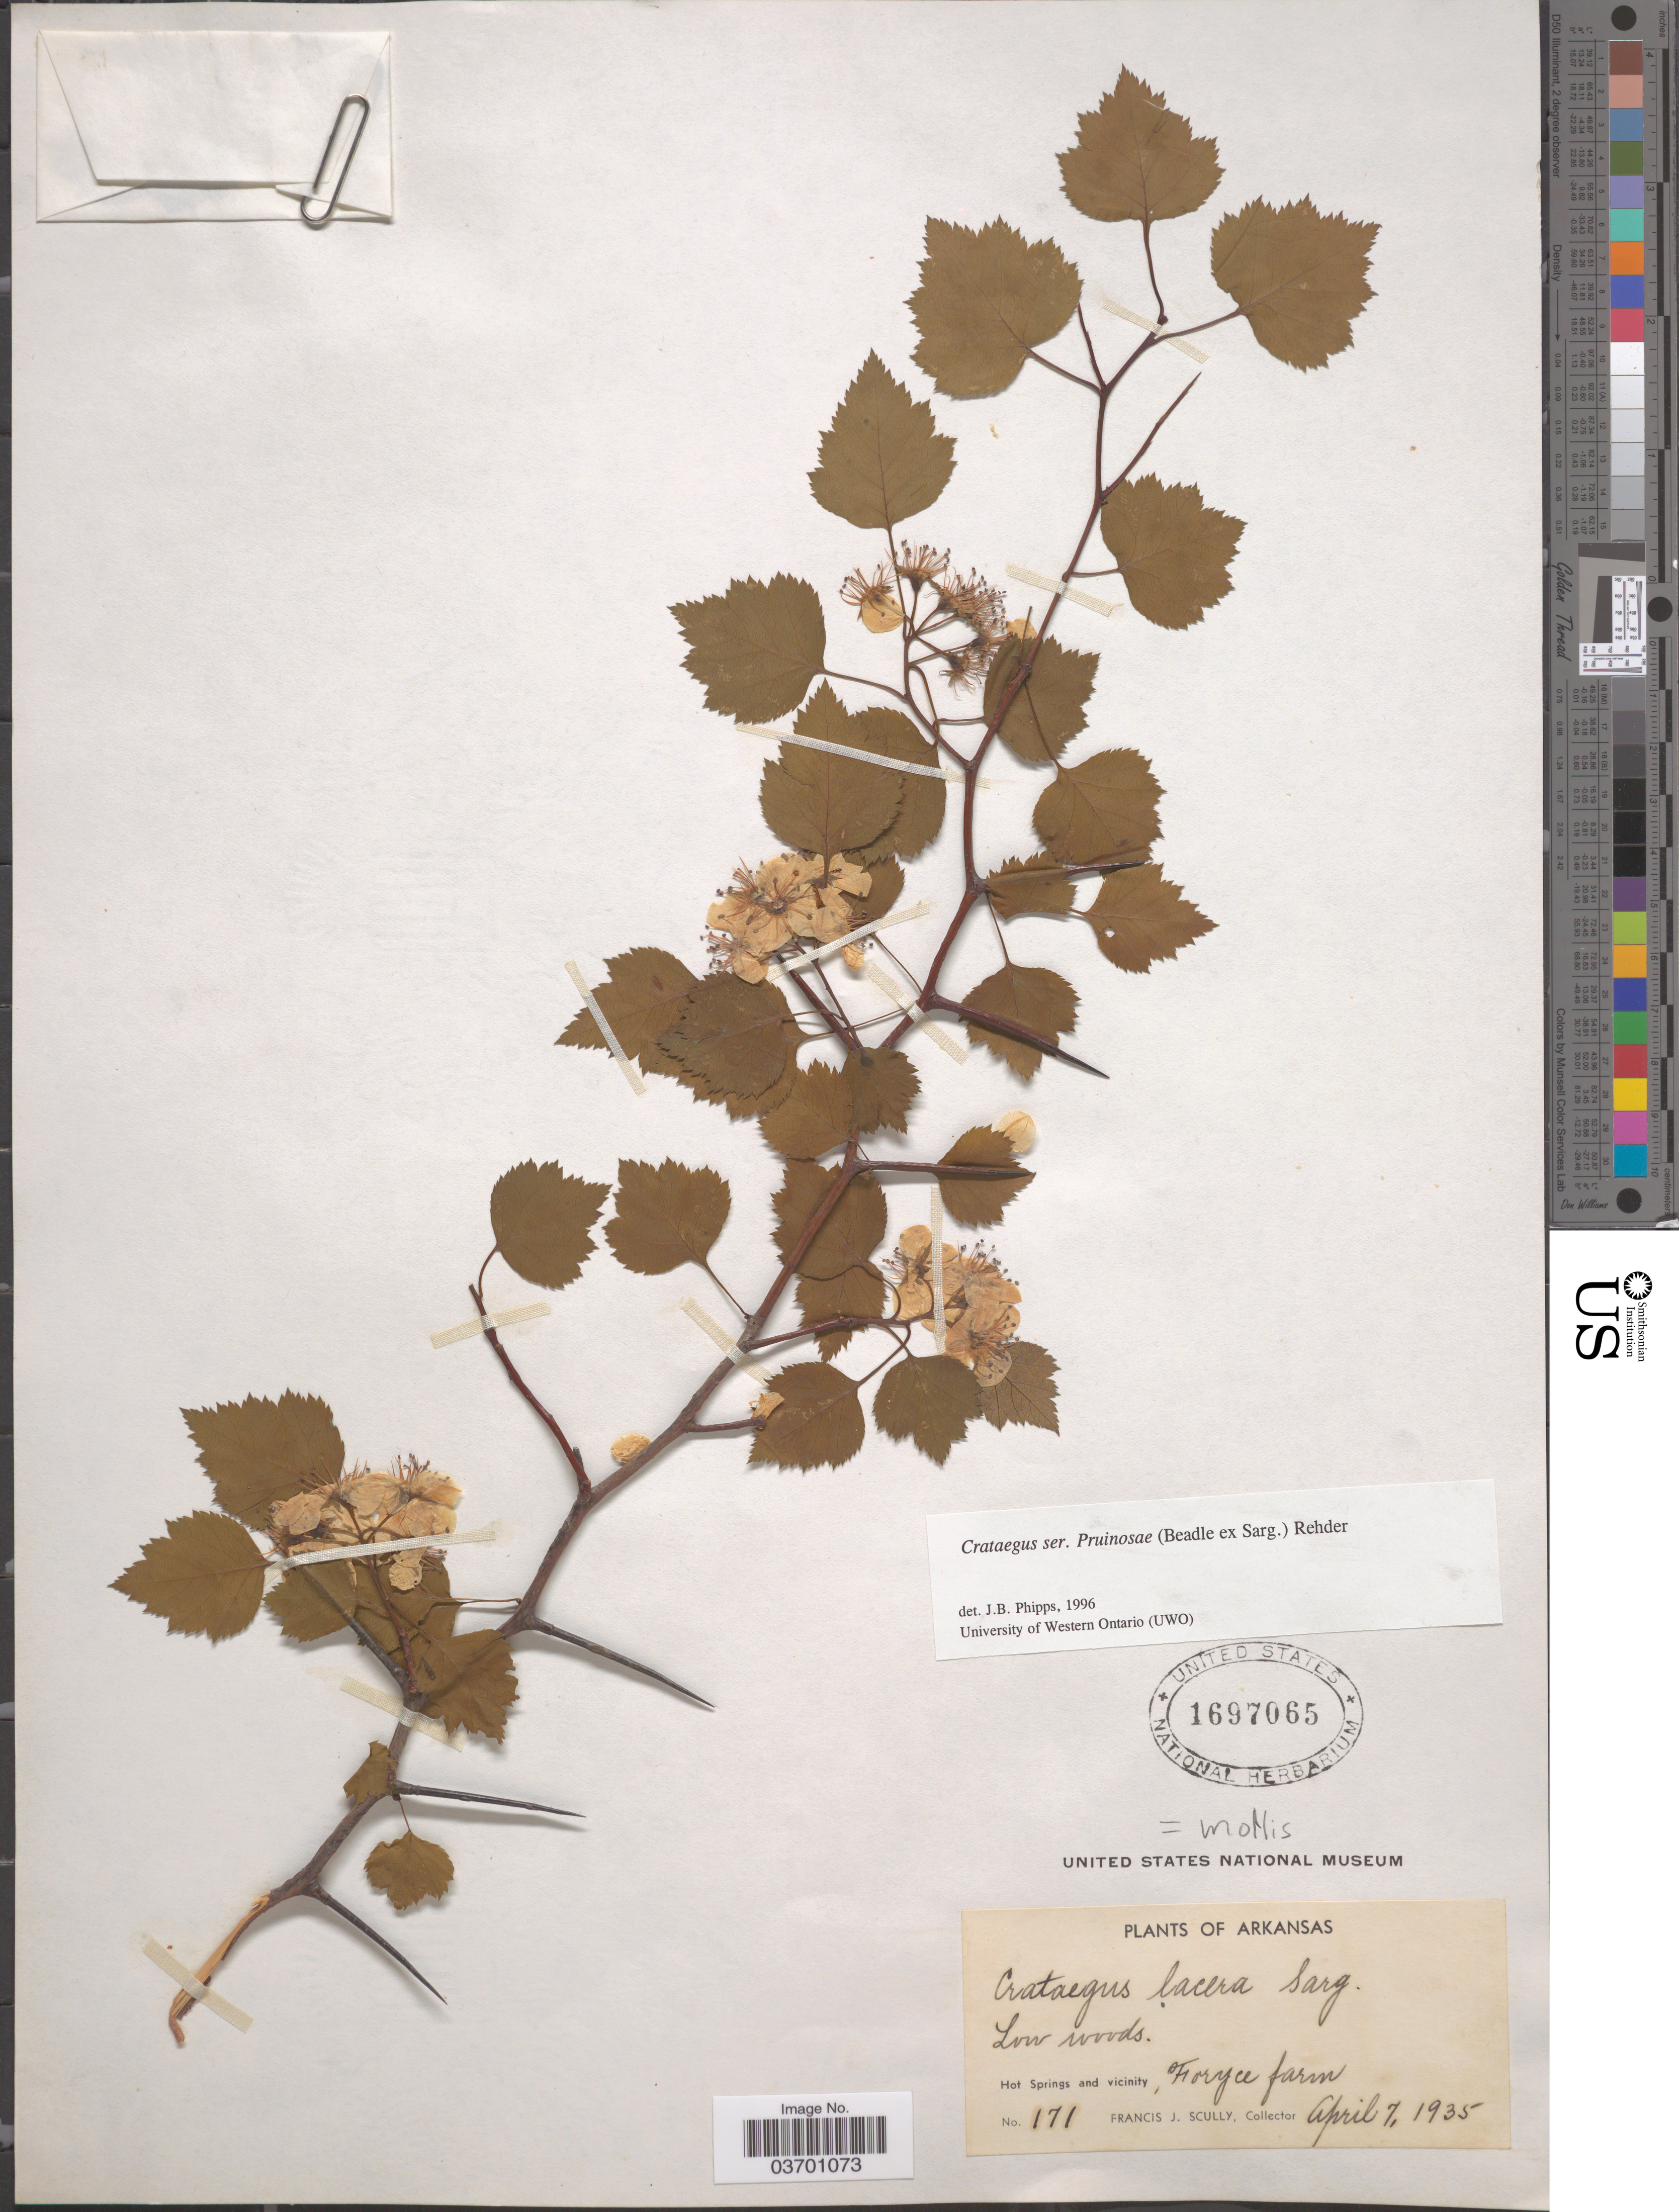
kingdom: Plantae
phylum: Tracheophyta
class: Magnoliopsida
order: Rosales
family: Rosaceae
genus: Crataegus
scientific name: Crataegus mollis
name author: (Torr. & A. Gray) Scheele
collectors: F. J. Scully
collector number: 171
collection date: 1935-04-07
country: United States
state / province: Arkansas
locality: Hot Springs and vicinity, Foryce farm.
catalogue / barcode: US 1697065